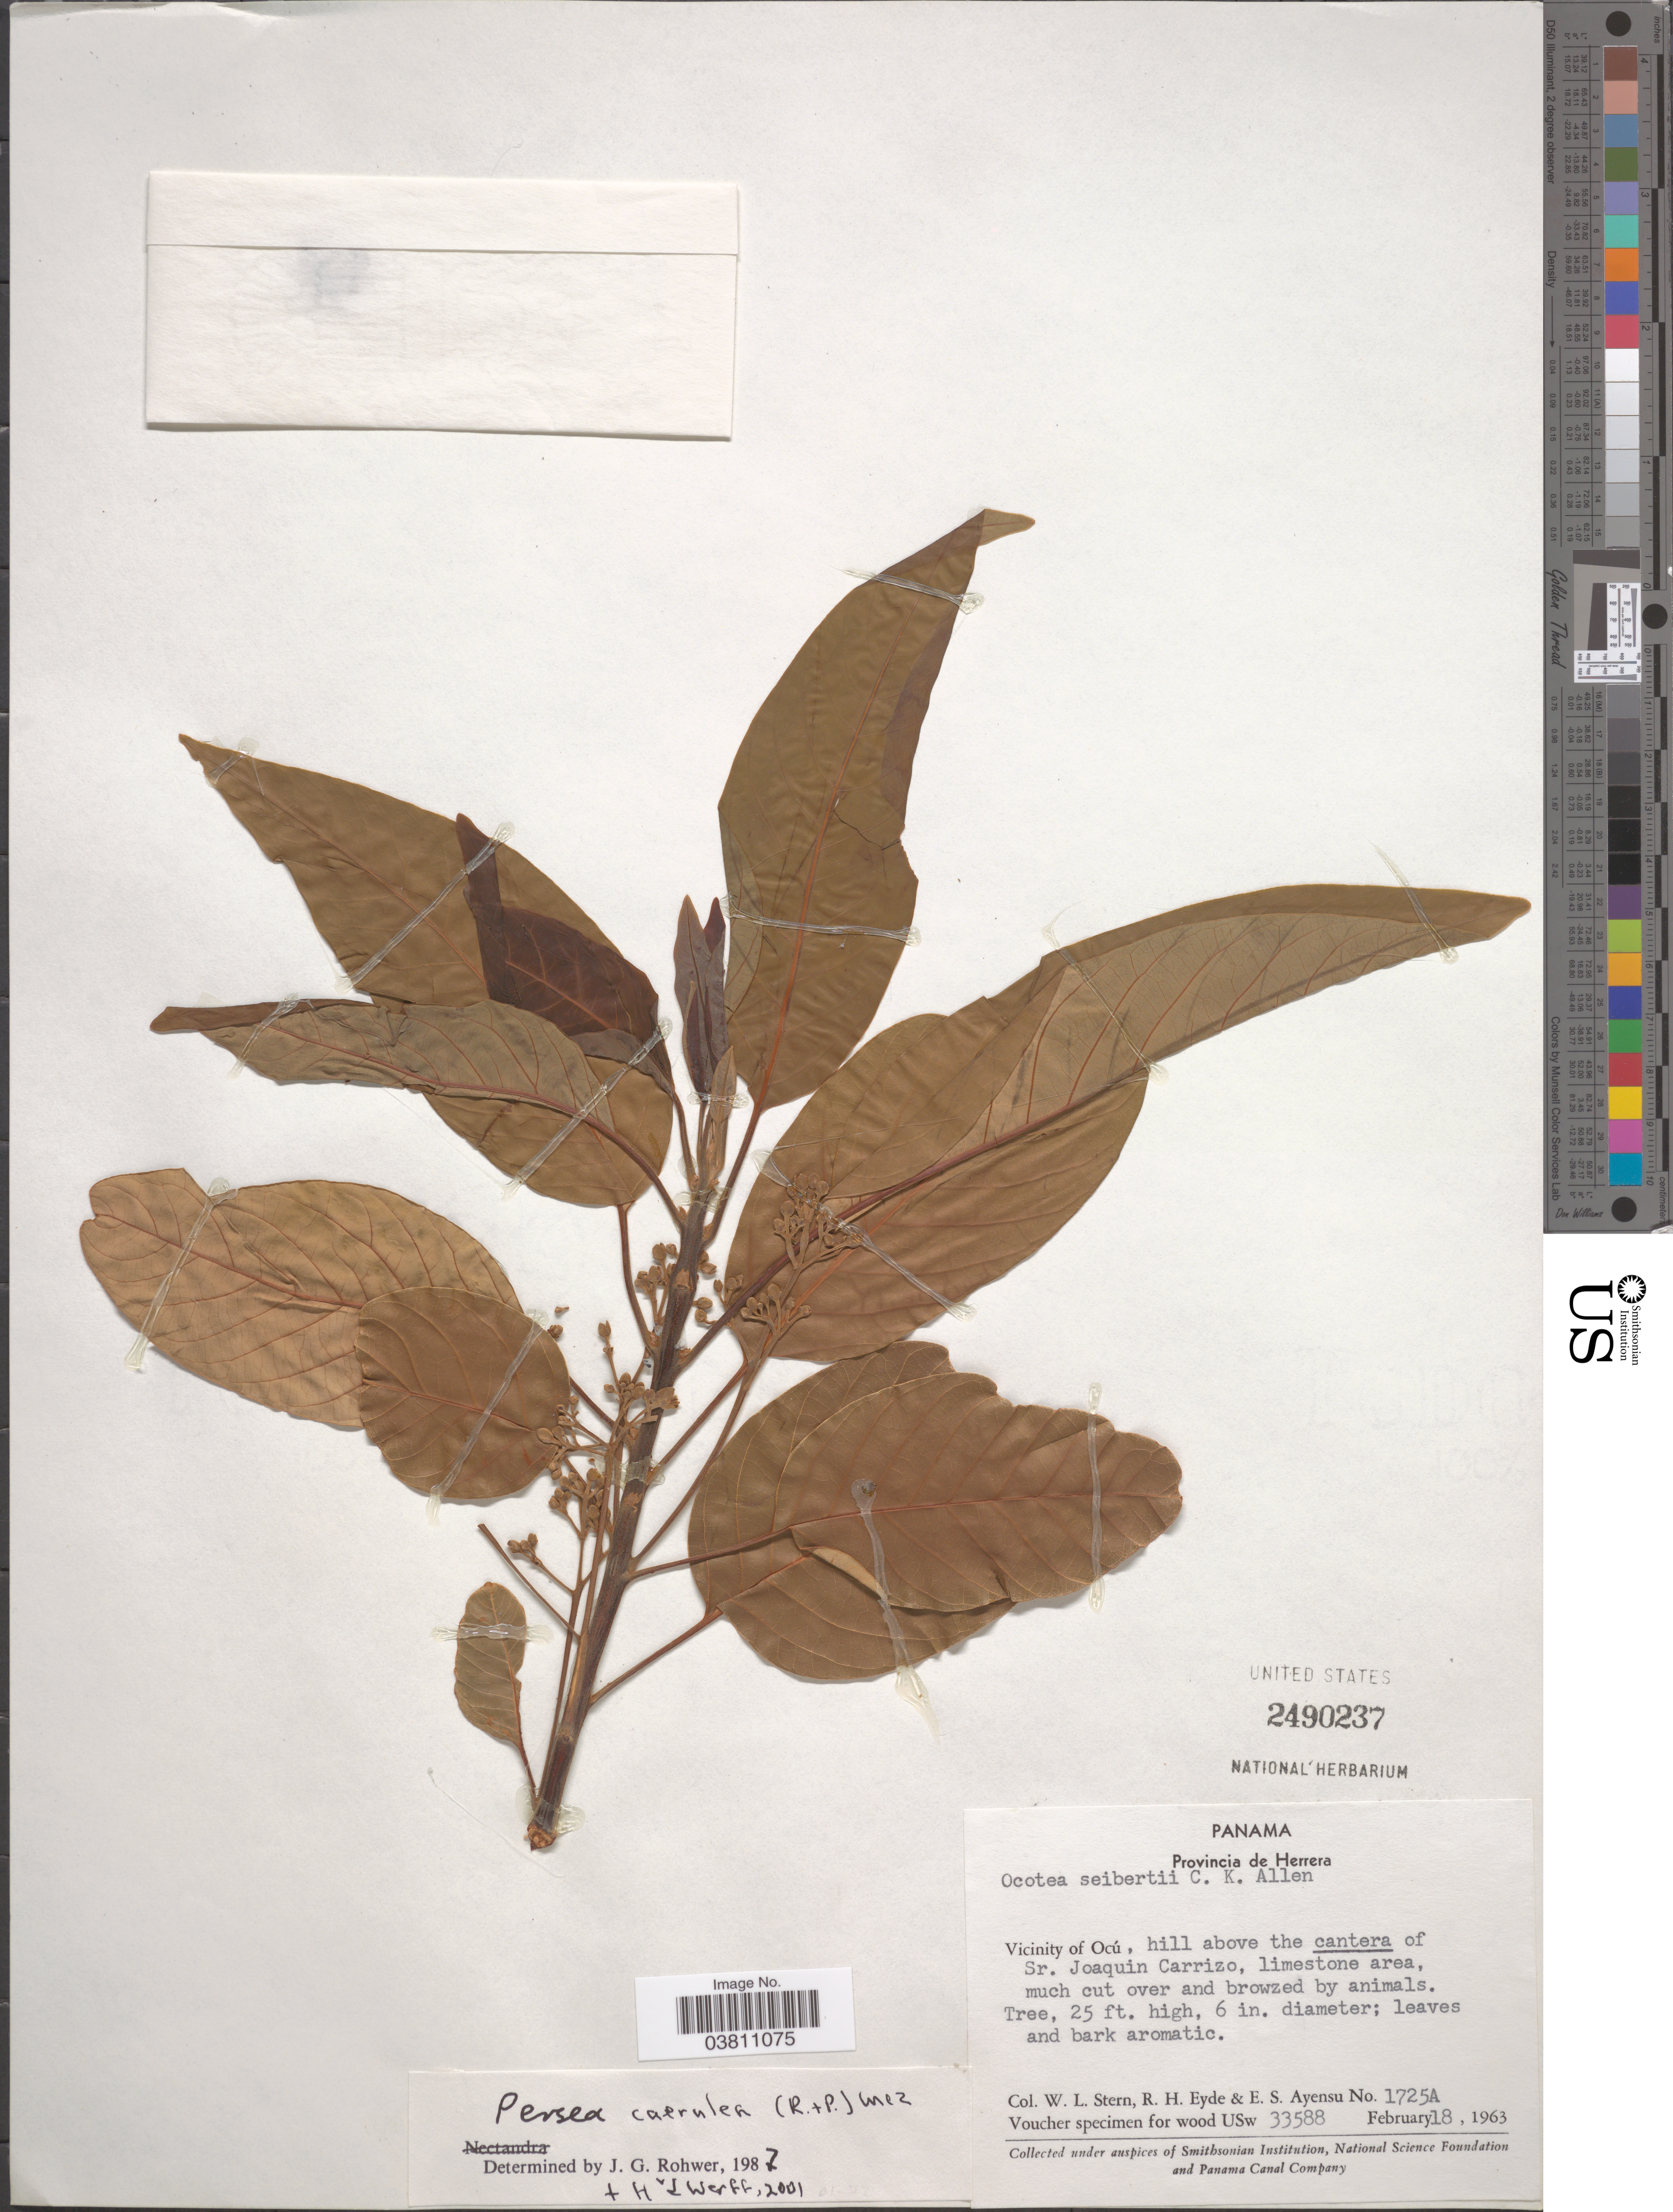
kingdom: Plantae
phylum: Tracheophyta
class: Magnoliopsida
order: Laurales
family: Lauraceae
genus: Persea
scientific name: Persea caerulea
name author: (Ruiz & Pav.) Mez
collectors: W. L. Stern, R. H. Eyde & E. S. Ayensu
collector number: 1725A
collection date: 1963-02-18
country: Panama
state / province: Herrera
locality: Vicinity of Ocú, hill above the cantera of Sr. Joaquin Carrizo.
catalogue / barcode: US 2490237